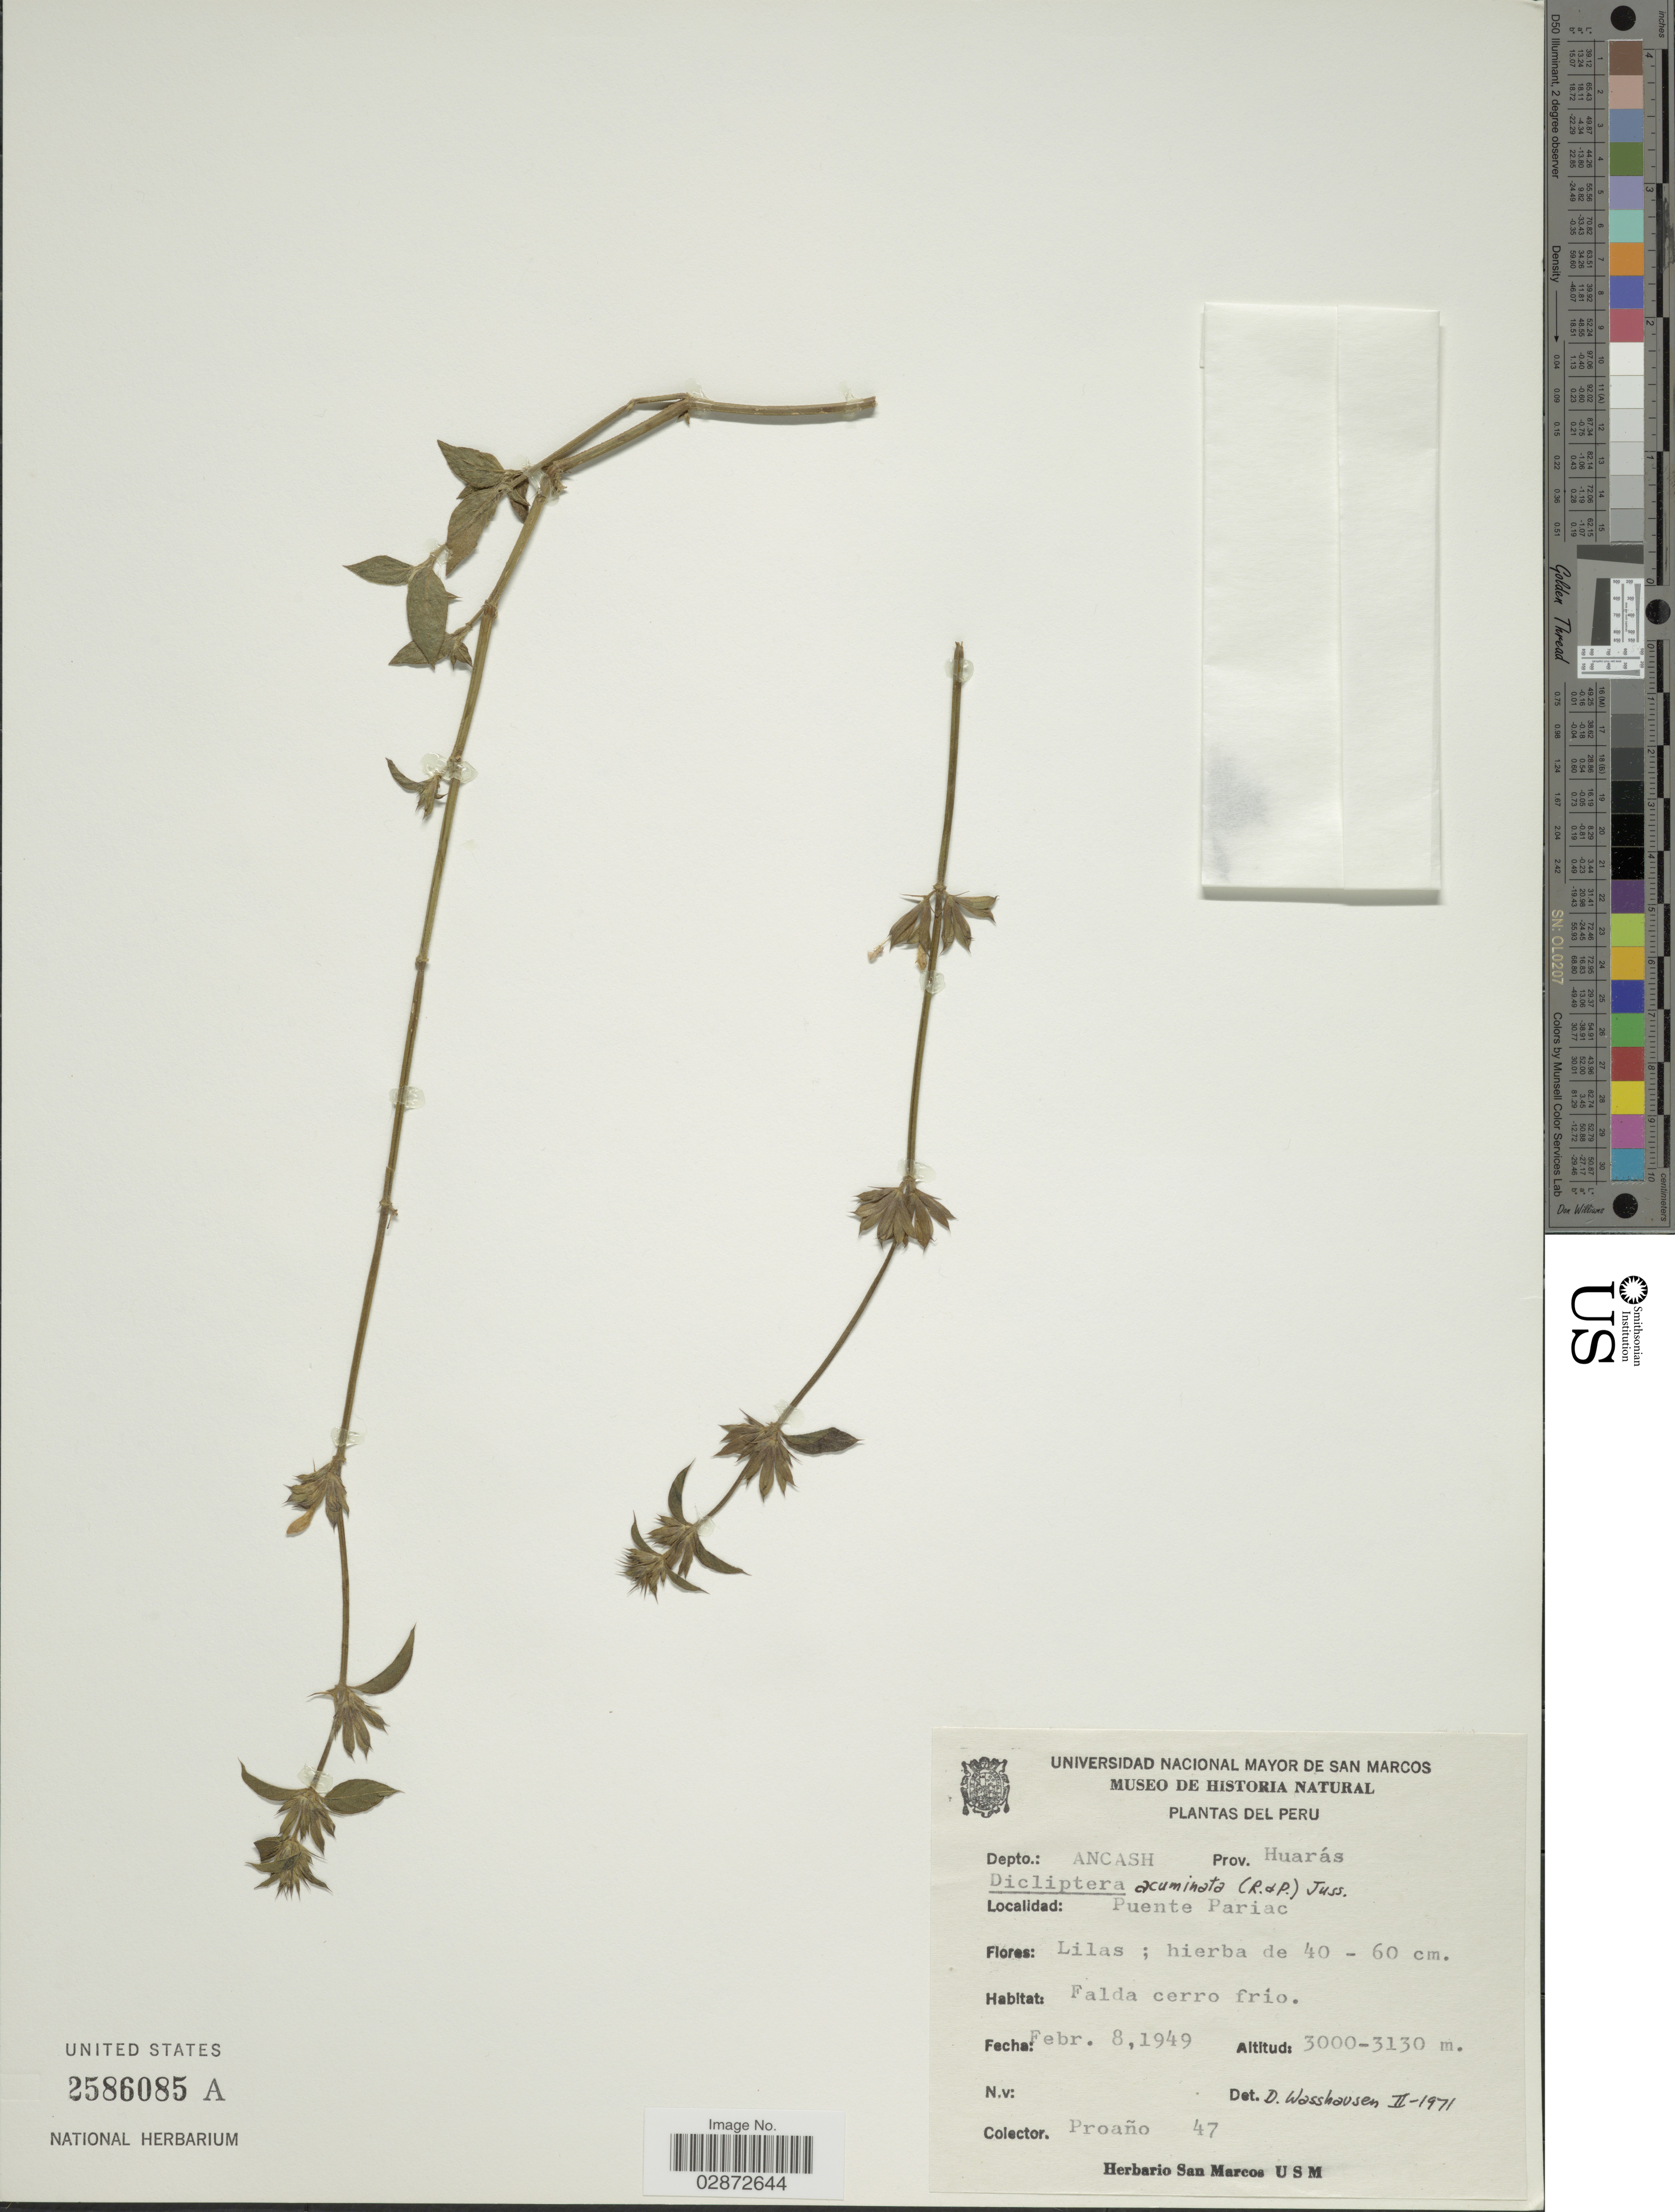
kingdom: Plantae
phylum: Tracheophyta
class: Magnoliopsida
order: Lamiales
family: Acanthaceae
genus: Dicliptera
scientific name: Dicliptera sp.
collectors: E. Proaño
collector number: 47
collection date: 1949-02-08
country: Peru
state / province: Ancash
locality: Depto.: Ancash. Prov. Huarás. Puente Pariac.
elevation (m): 3000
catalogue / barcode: US 2586085A